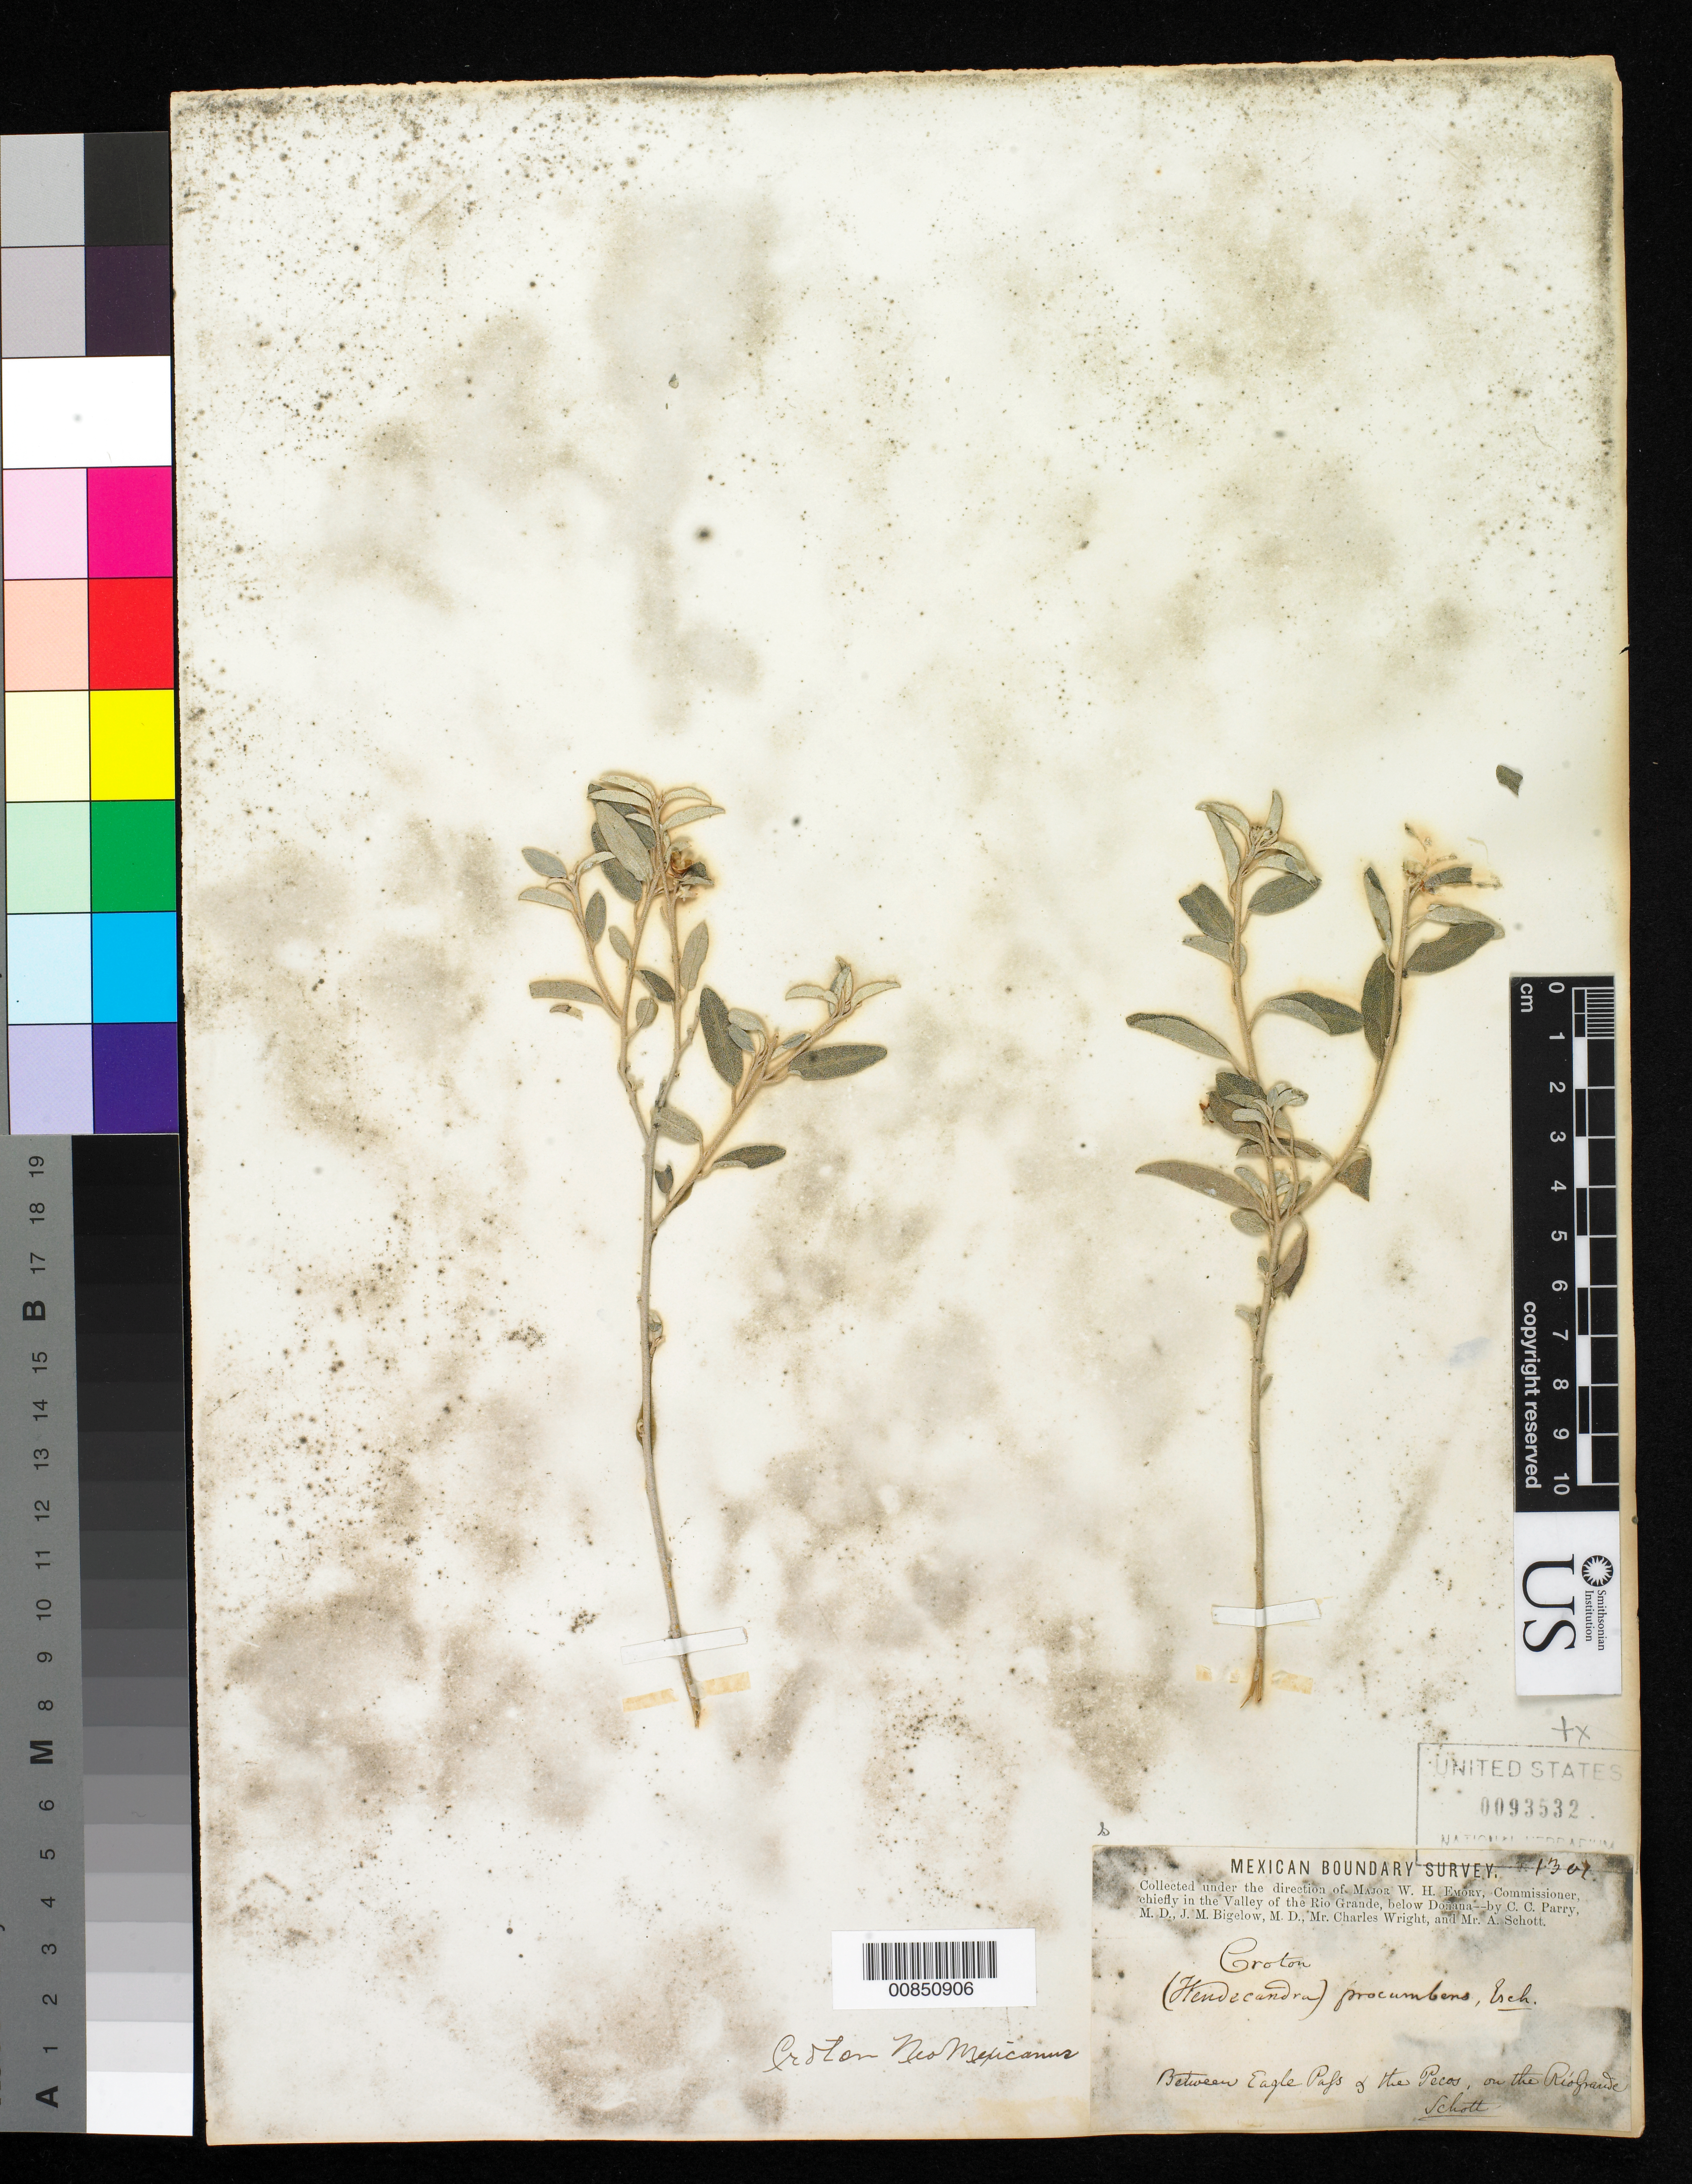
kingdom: Plantae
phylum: Tracheophyta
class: Magnoliopsida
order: Malpighiales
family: Euphorbiaceae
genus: Croton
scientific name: Croton neomexicanus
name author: Müll. Arg.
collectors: C. C. Parry, J. M. Bigelow, C. Wright & A. C. V. Schott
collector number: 1307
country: United States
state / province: Texas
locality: Between Eagle pass and the Pecos, on the Río Grande (Schott).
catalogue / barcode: US 93532